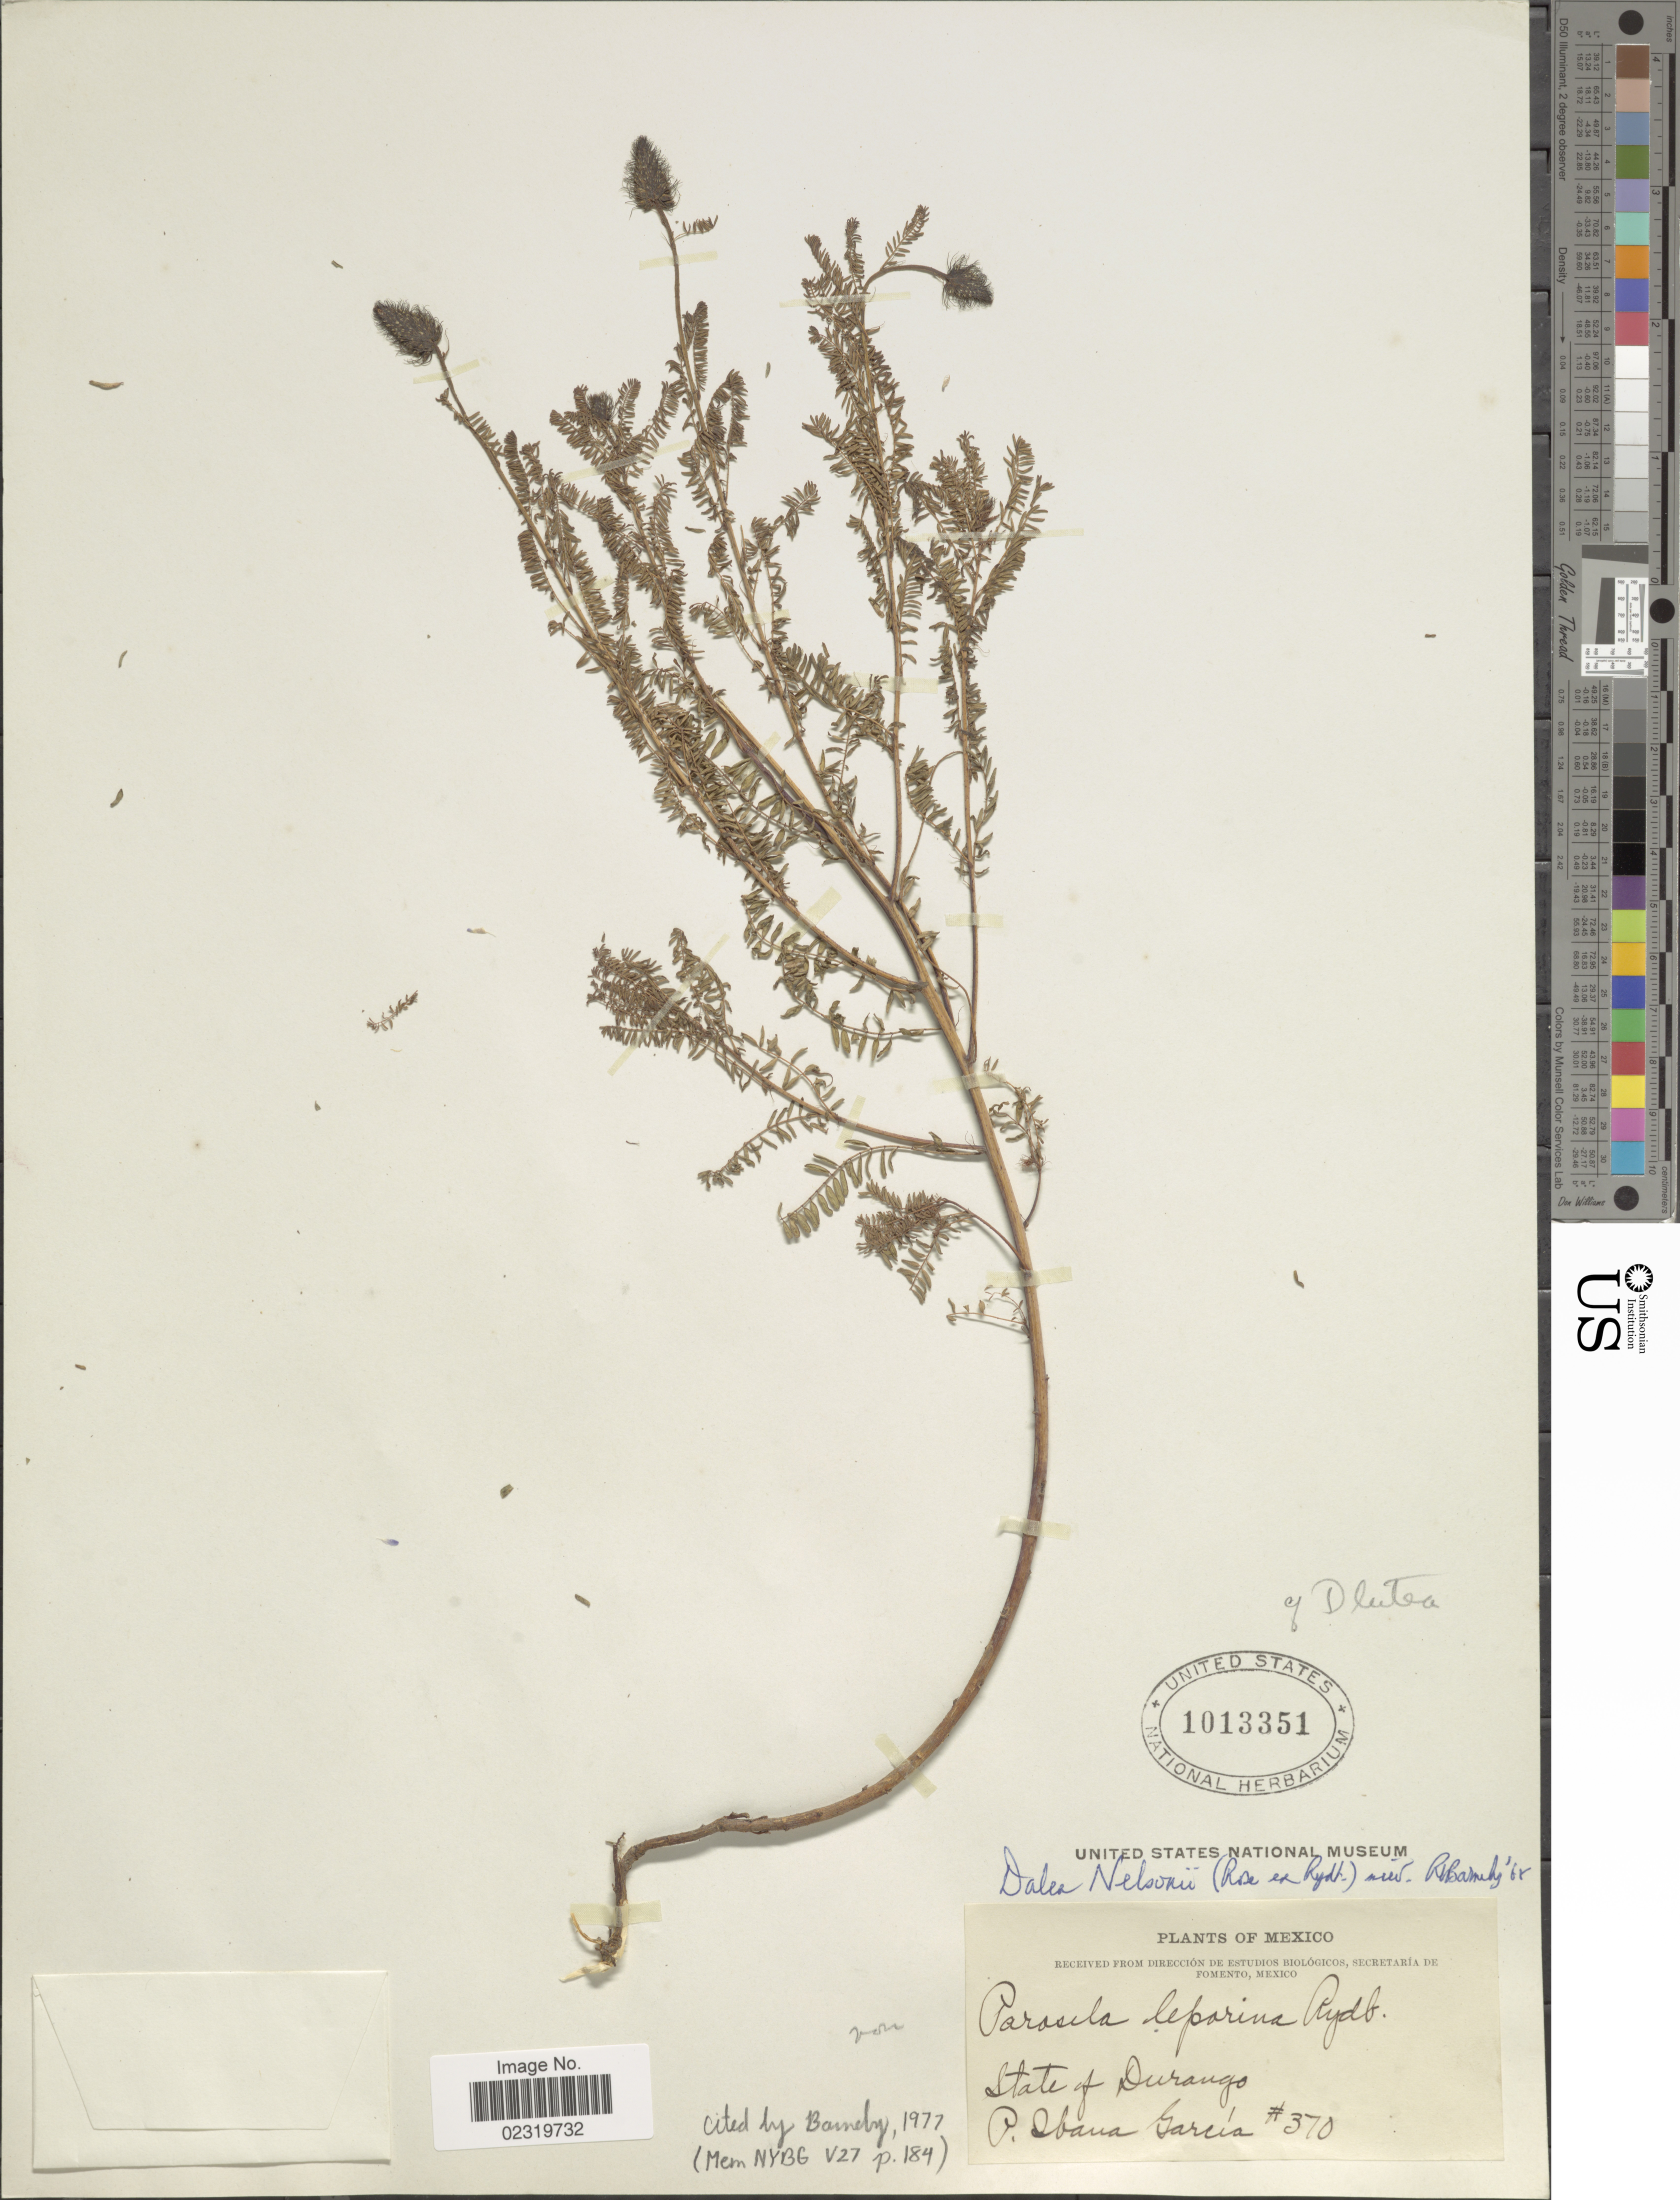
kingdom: Plantae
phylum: Tracheophyta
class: Magnoliopsida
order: Fabales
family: Fabaceae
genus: Dalea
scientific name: Dalea nelsonii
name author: (Rydb.) Barneby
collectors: P. Ibana-García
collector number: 370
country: Mexico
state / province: Durango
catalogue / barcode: US 1013351